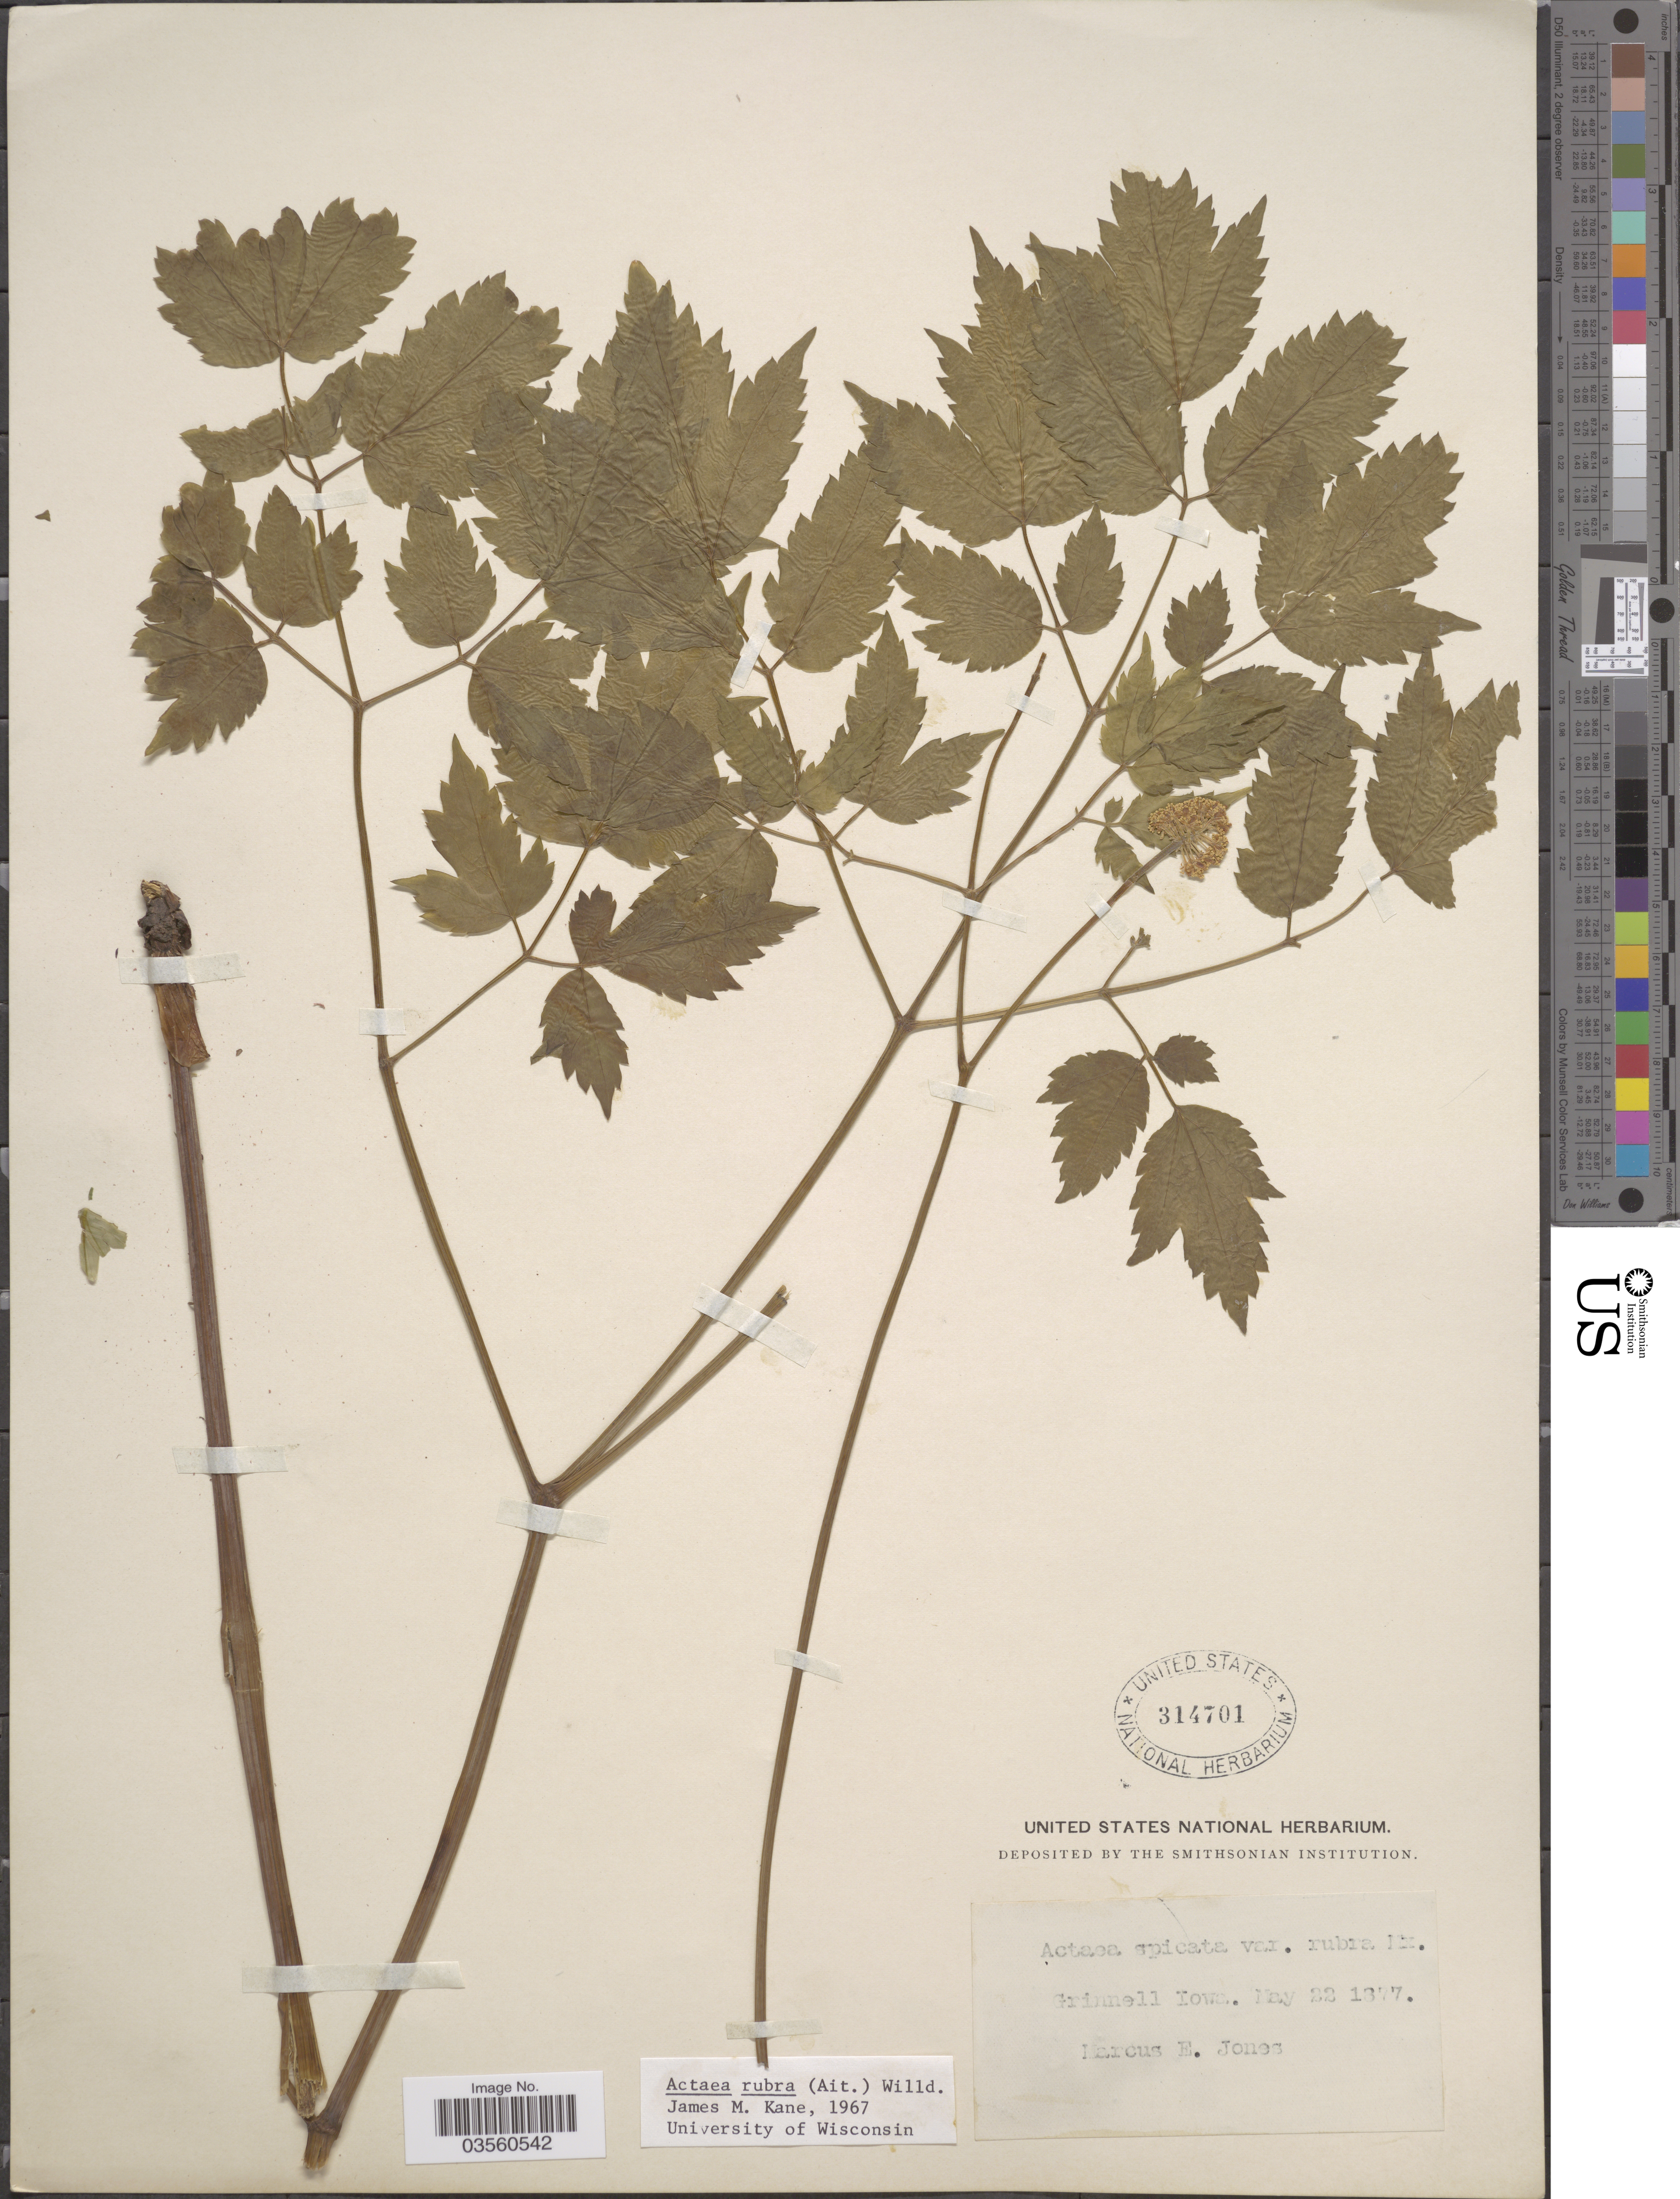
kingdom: Plantae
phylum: Tracheophyta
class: Magnoliopsida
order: Ranunculales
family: Ranunculaceae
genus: Actaea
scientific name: Actaea rubra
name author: (Aiton) Willd.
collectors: M. E. Jones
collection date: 1877-05-22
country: United States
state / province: Iowa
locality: Grinnell.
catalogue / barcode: US 314701